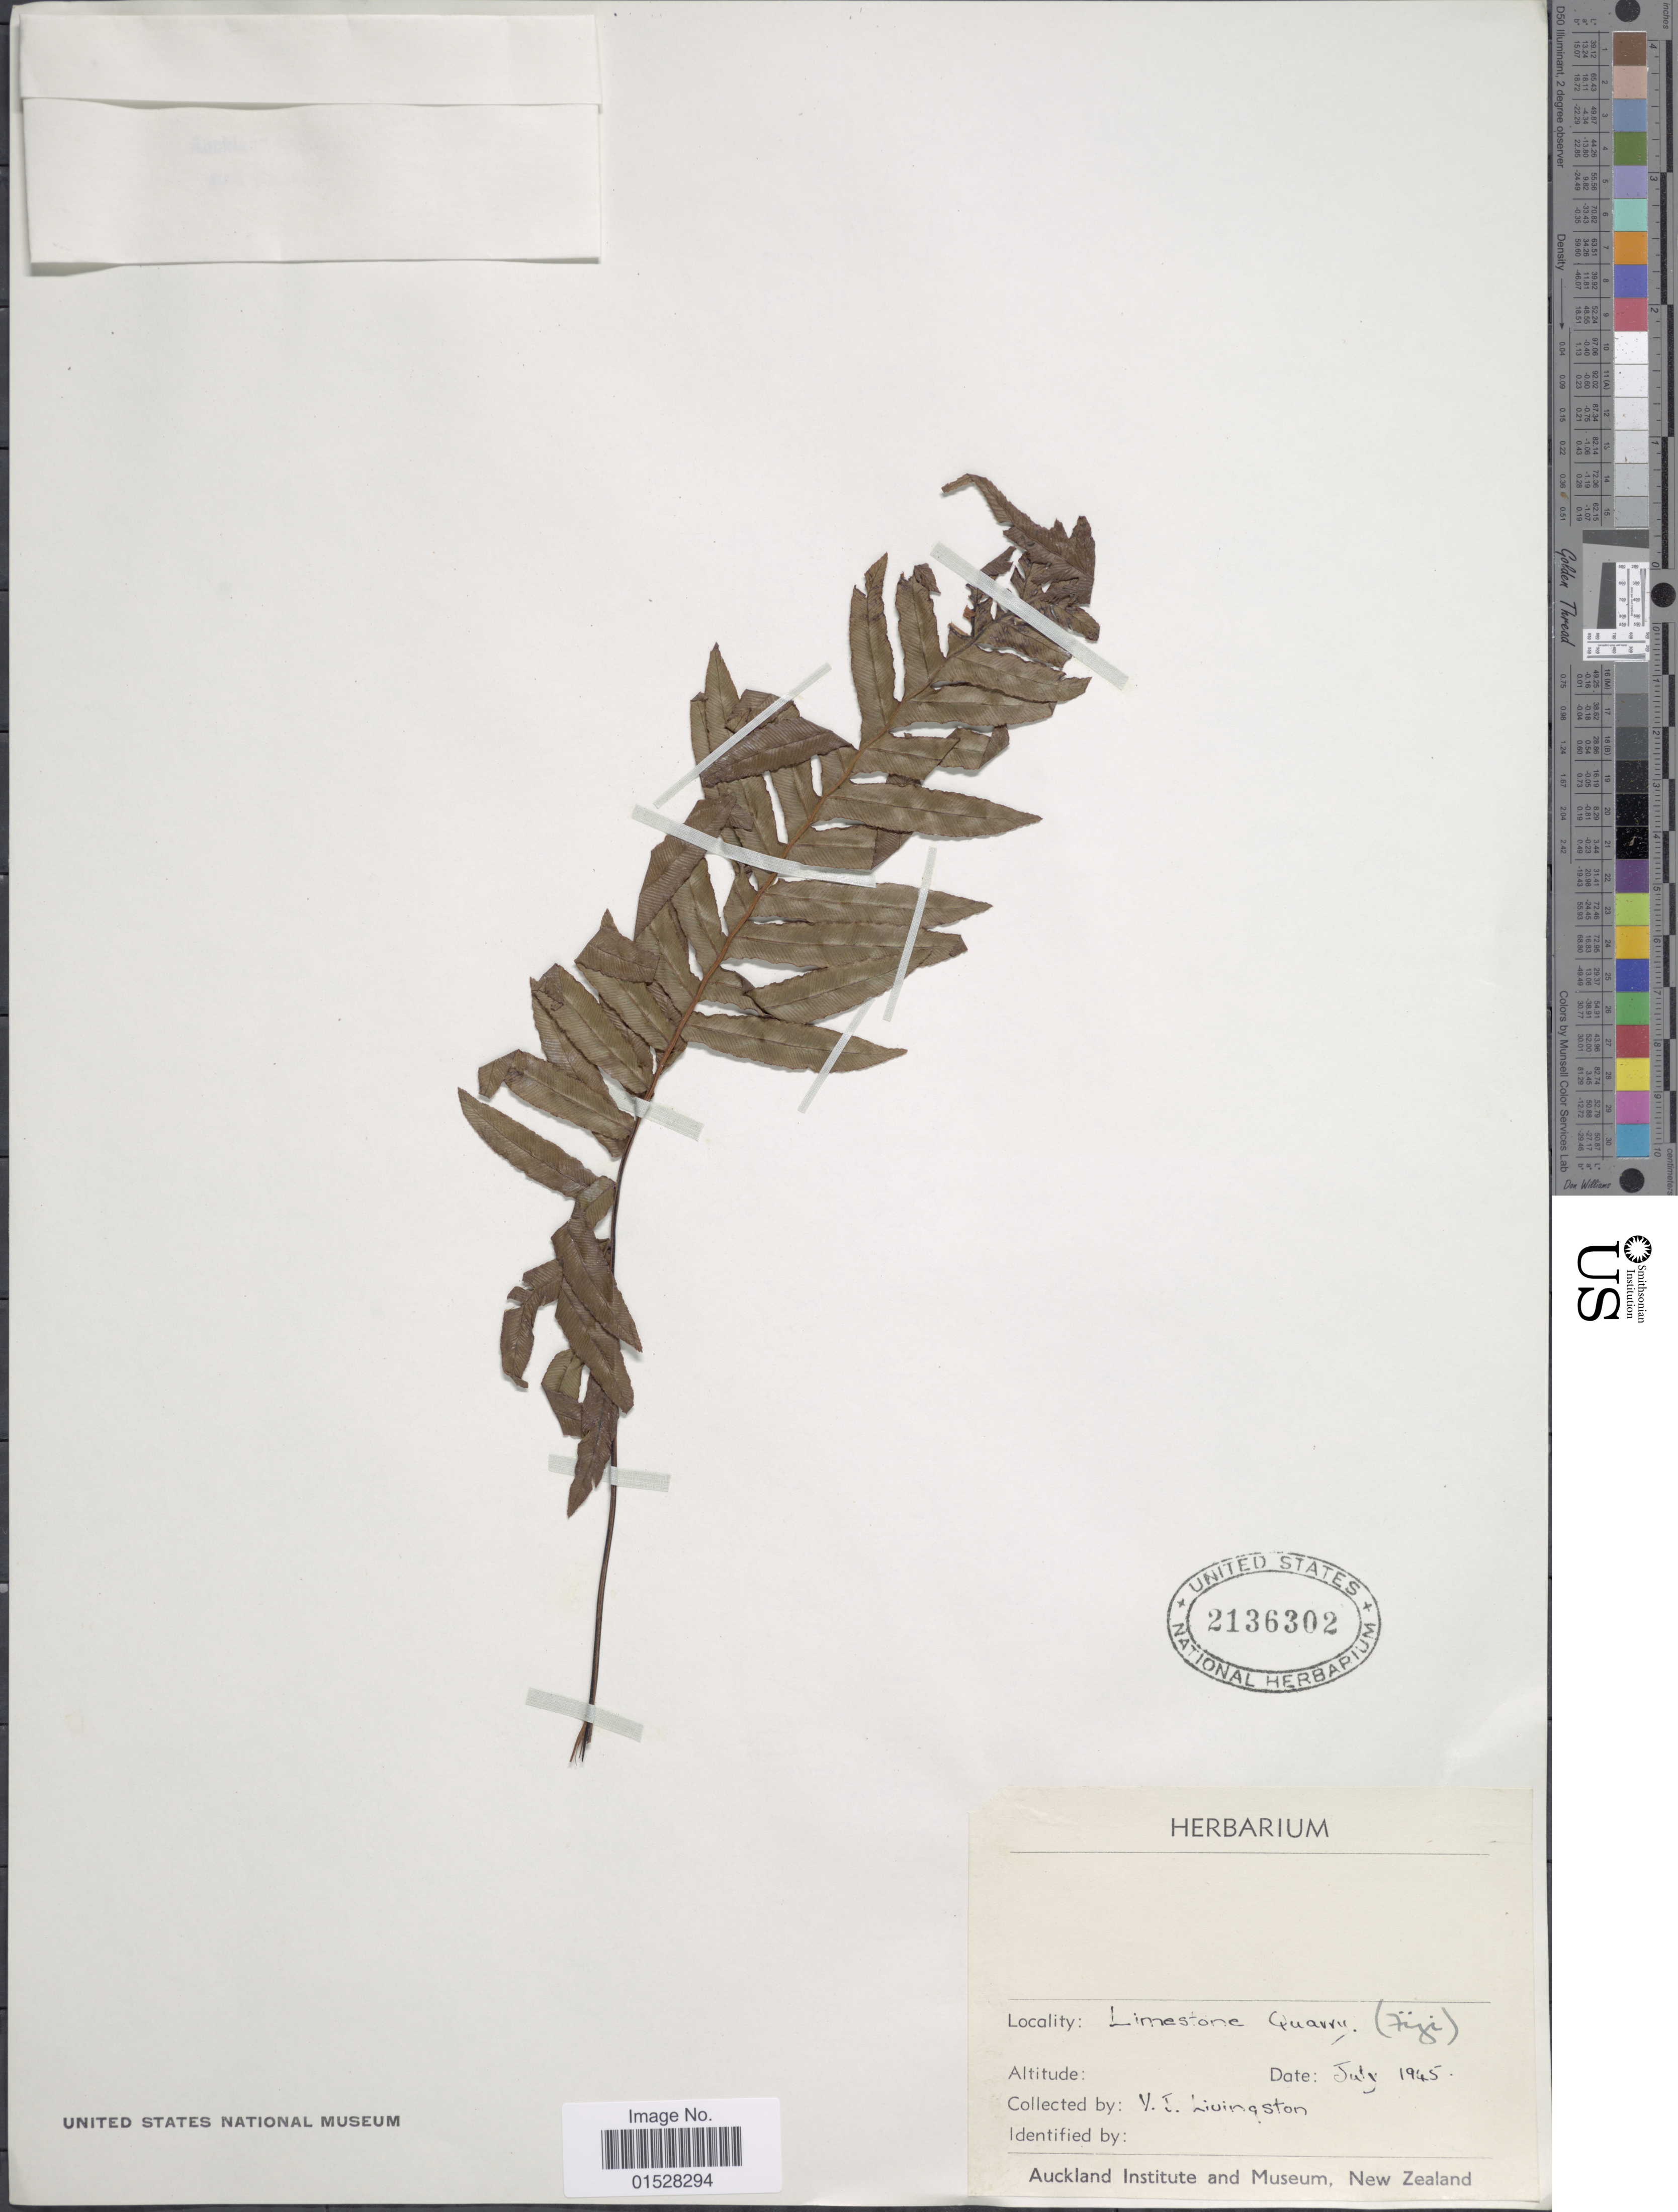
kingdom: Plantae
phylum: Tracheophyta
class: Polypodiopsida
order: Polypodiales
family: Blechnaceae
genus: Blechnum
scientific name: Blechnum sp.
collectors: V. Livingston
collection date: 1945-07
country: Fiji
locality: Limestone Quarry.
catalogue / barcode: US 2136302